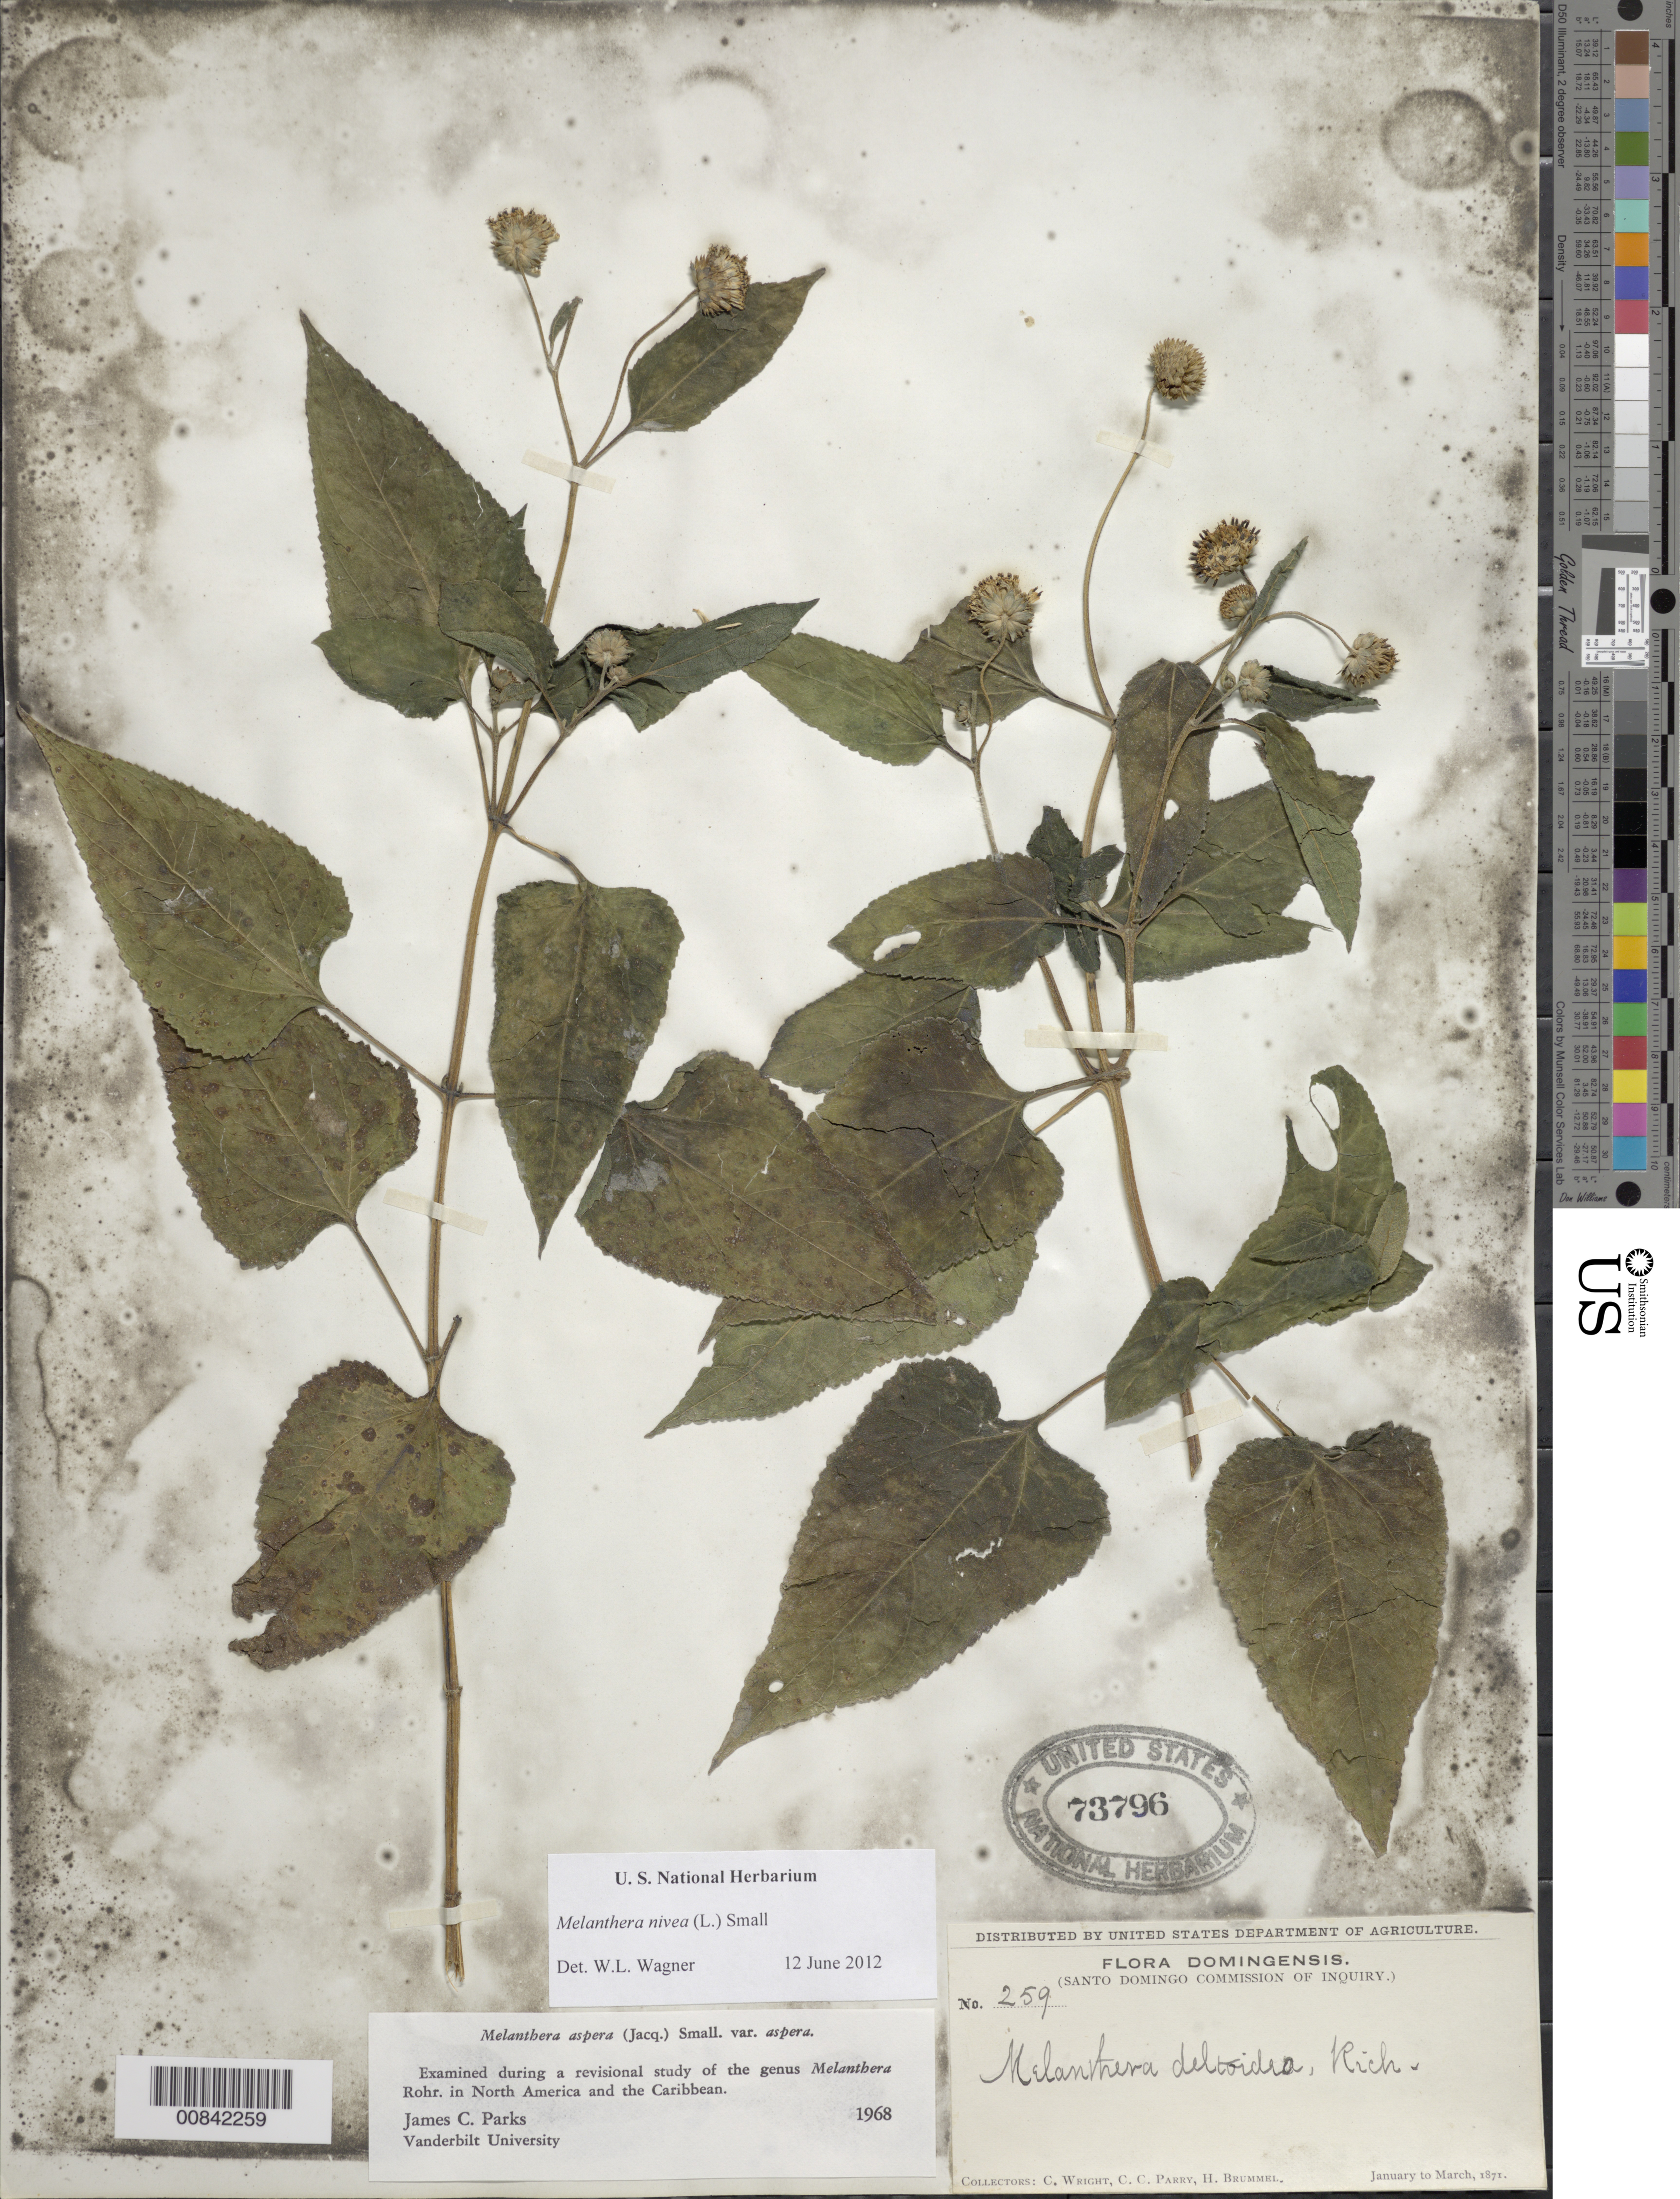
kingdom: Plantae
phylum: Tracheophyta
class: Magnoliopsida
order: Asterales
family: Asteraceae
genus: Melanthera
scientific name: Melanthera nivea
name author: (L.) Small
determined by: Parks, J. C.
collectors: C. Wright, C. C. Parry & H. Brummel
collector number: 259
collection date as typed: Jan 1871 to -- Mar 1871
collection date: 1871-01/1871-03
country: Dominican Republic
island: Hispaniola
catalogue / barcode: US 73796